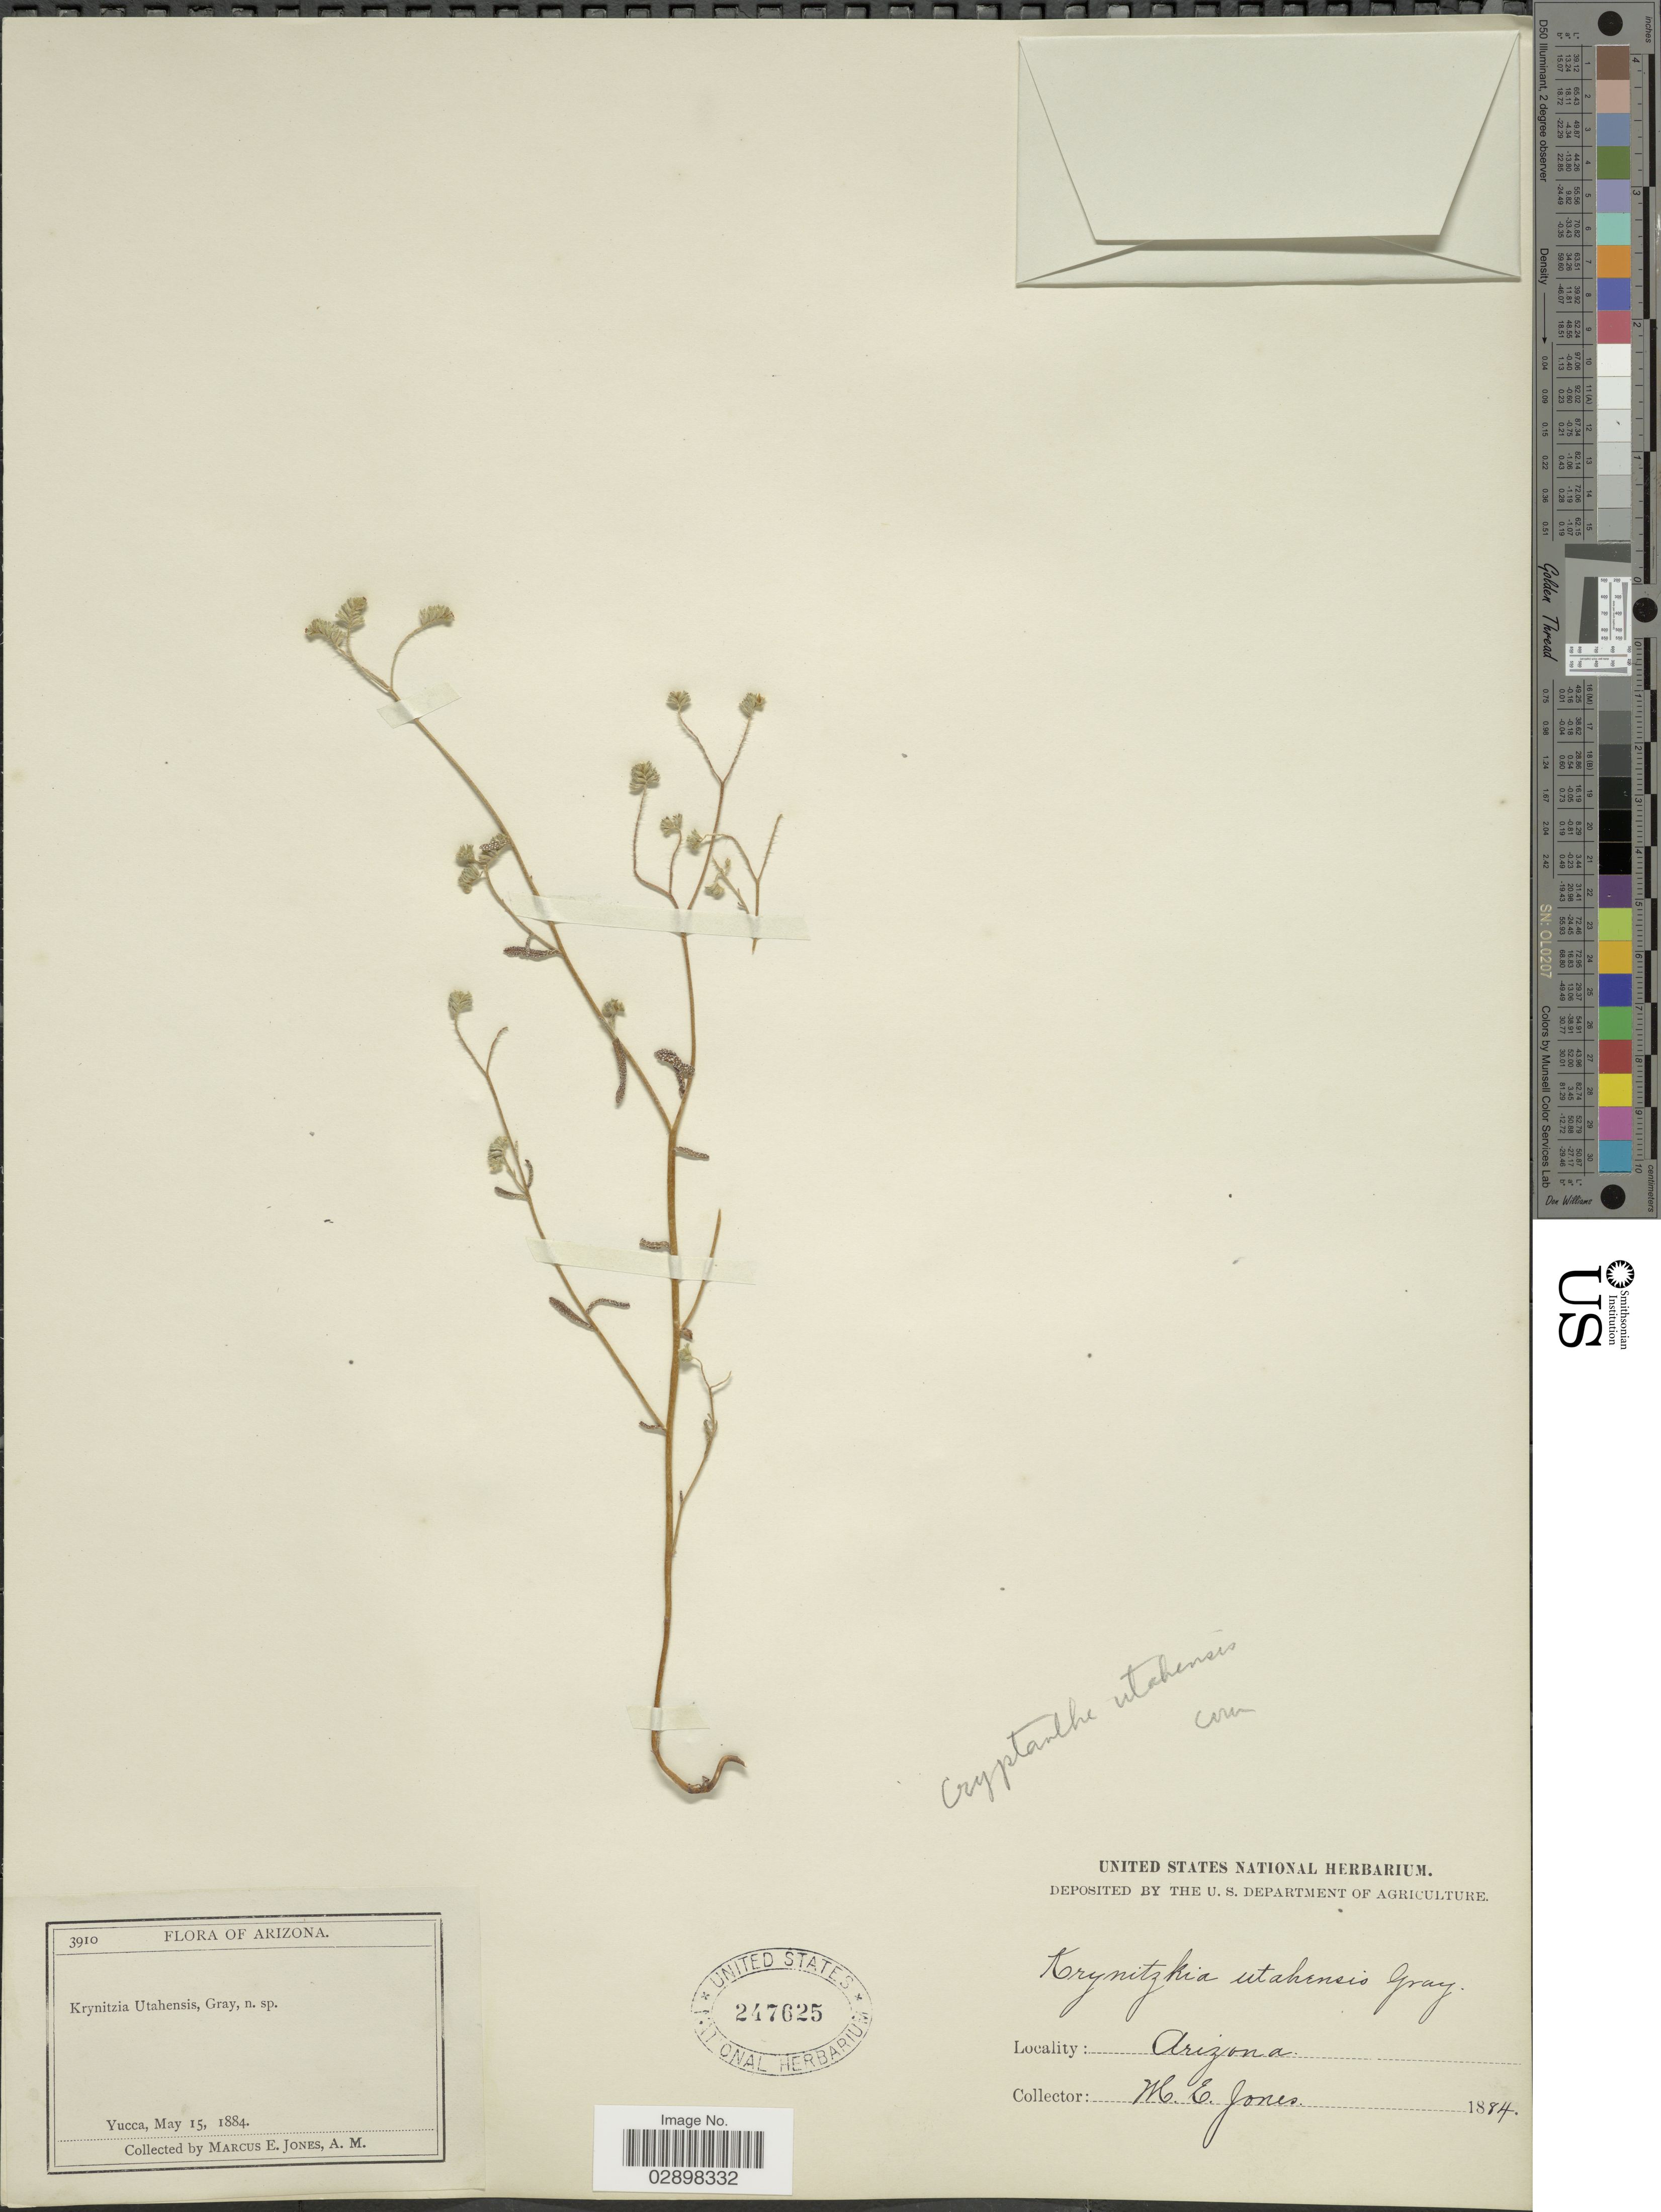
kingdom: Plantae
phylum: Tracheophyta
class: Magnoliopsida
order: Boraginales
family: Boraginaceae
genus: Cryptantha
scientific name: Cryptantha utahensis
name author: (A. Gray) Greene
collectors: M. E. Jones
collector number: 3910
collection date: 1884-05-15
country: United States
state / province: Arizona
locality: Yucca.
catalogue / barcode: US 247625